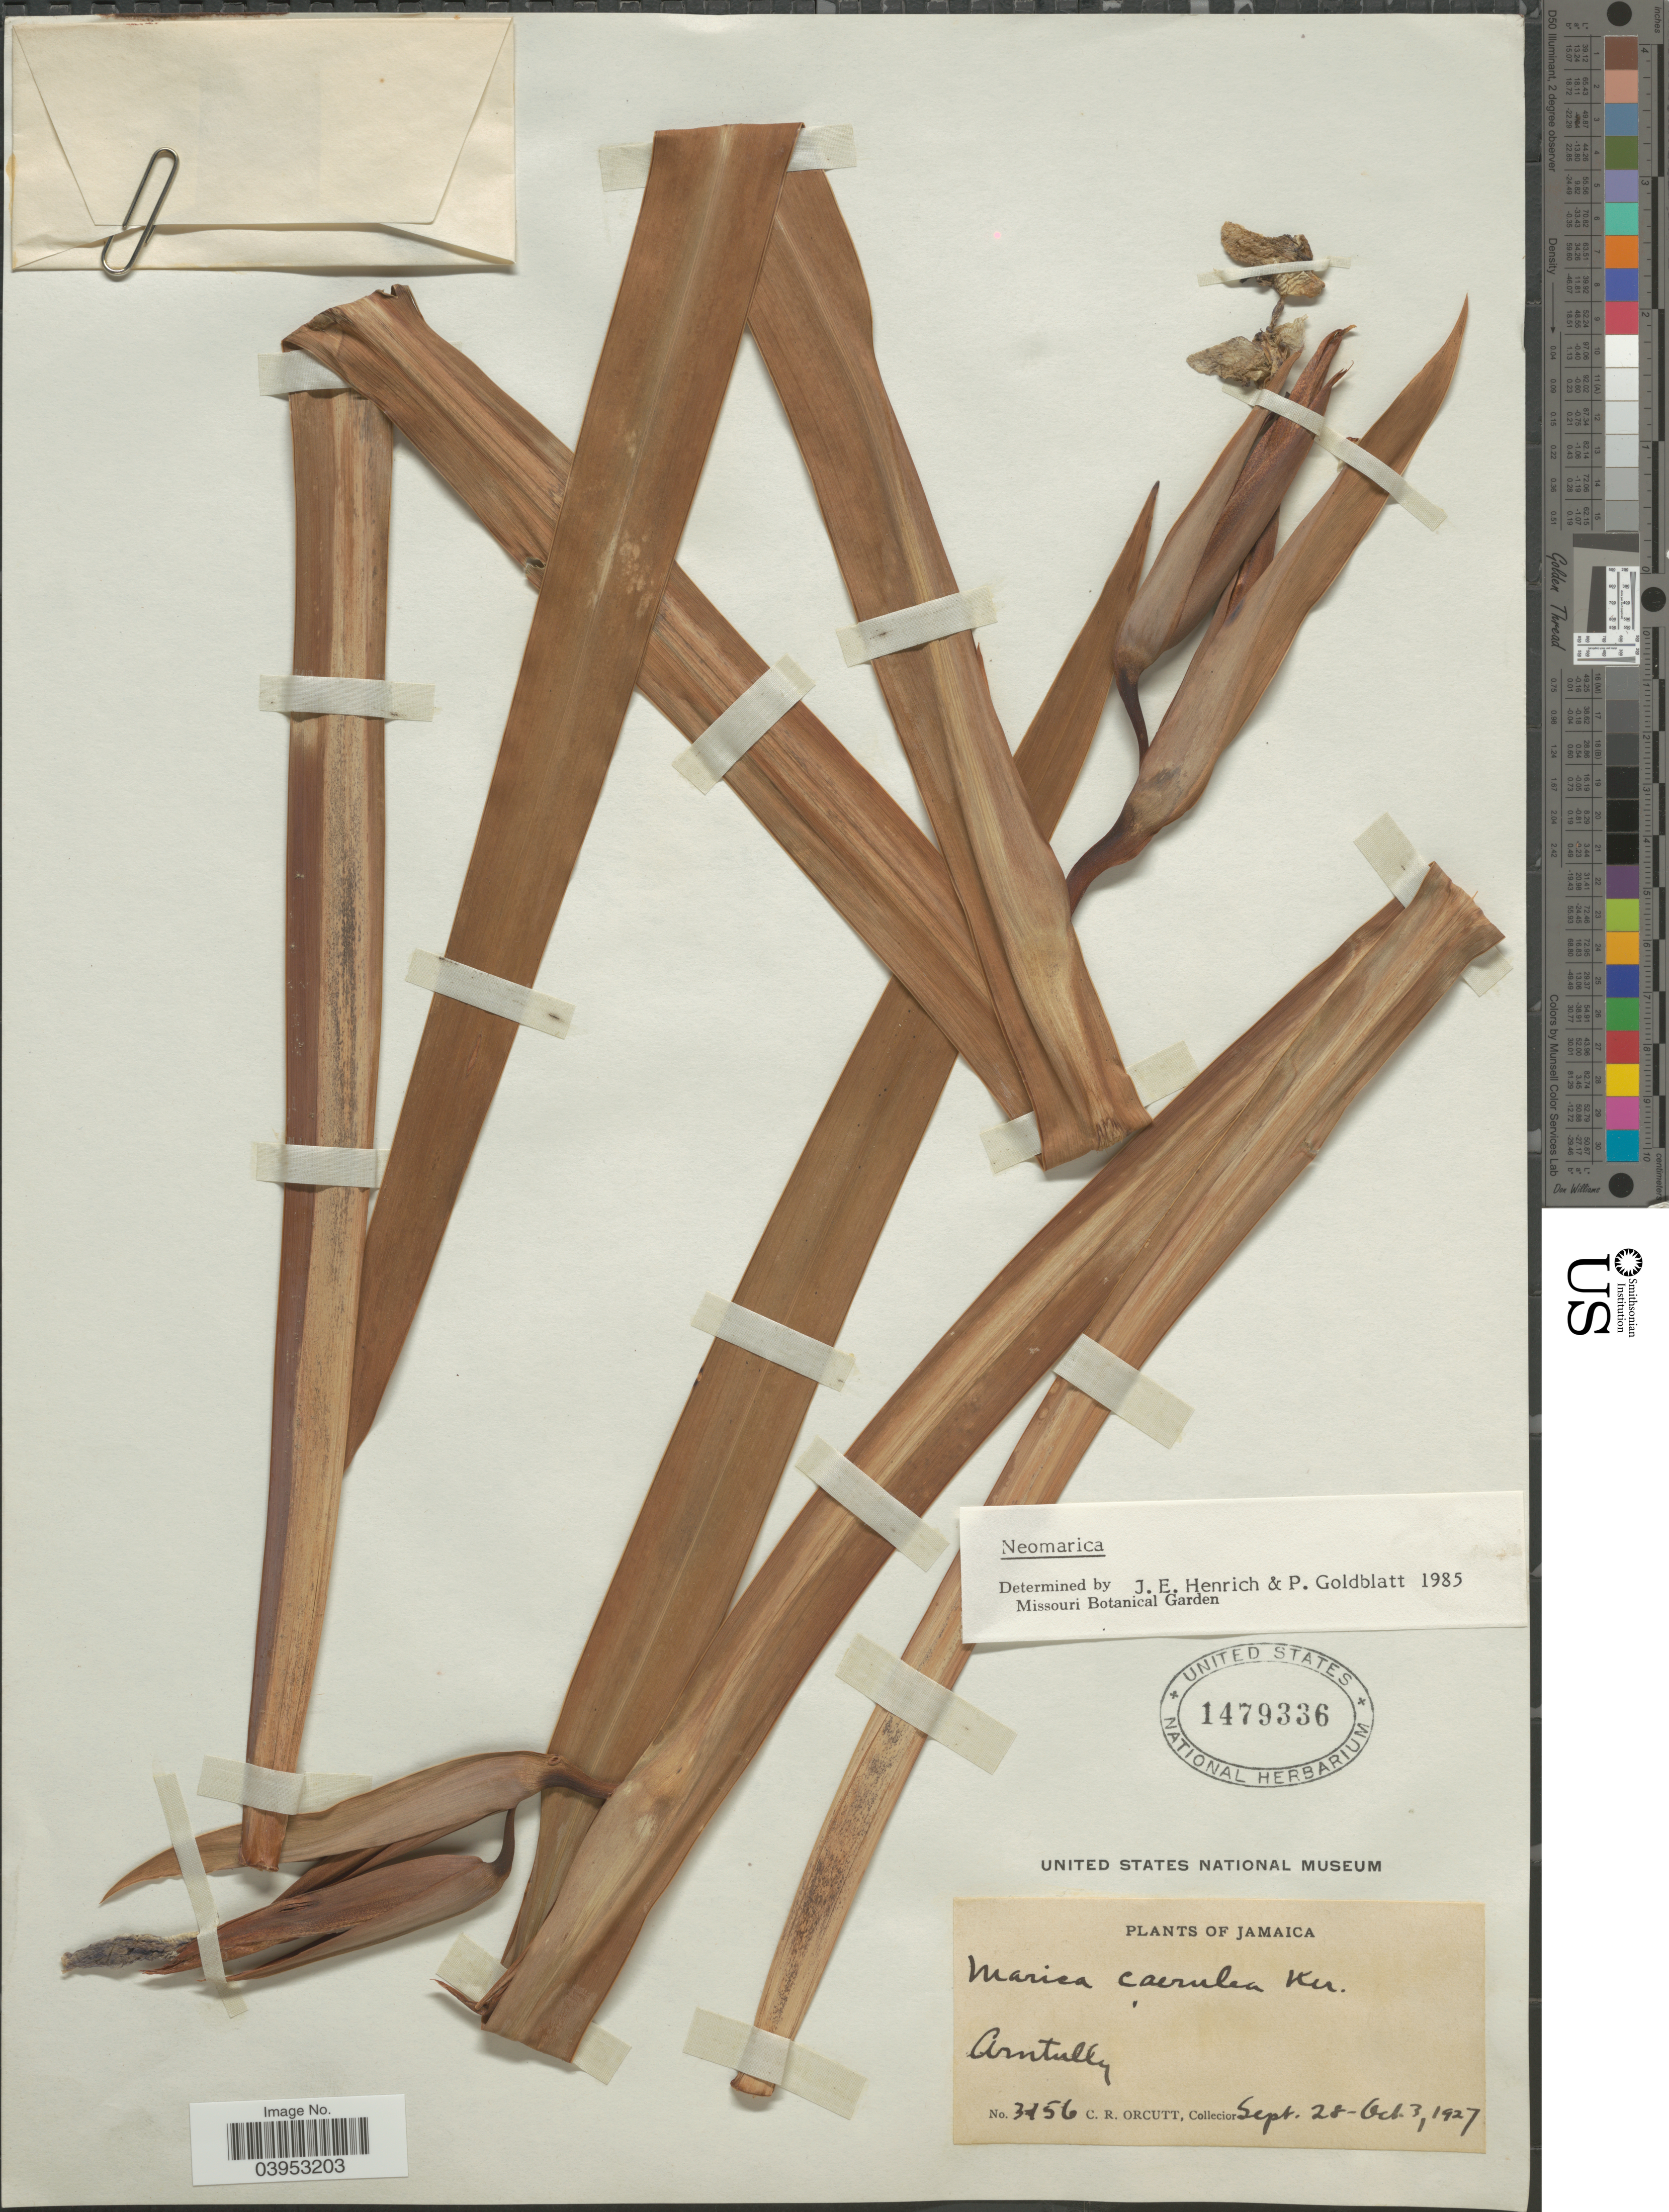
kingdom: Plantae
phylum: Tracheophyta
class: Liliopsida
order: Asparagales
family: Iridaceae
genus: Neomarica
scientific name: Neomarica sp.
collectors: C. R. Orcutt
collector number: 3156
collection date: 1927-09-28/1927-10-03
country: Jamaica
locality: Arntully.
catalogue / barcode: US 1479336